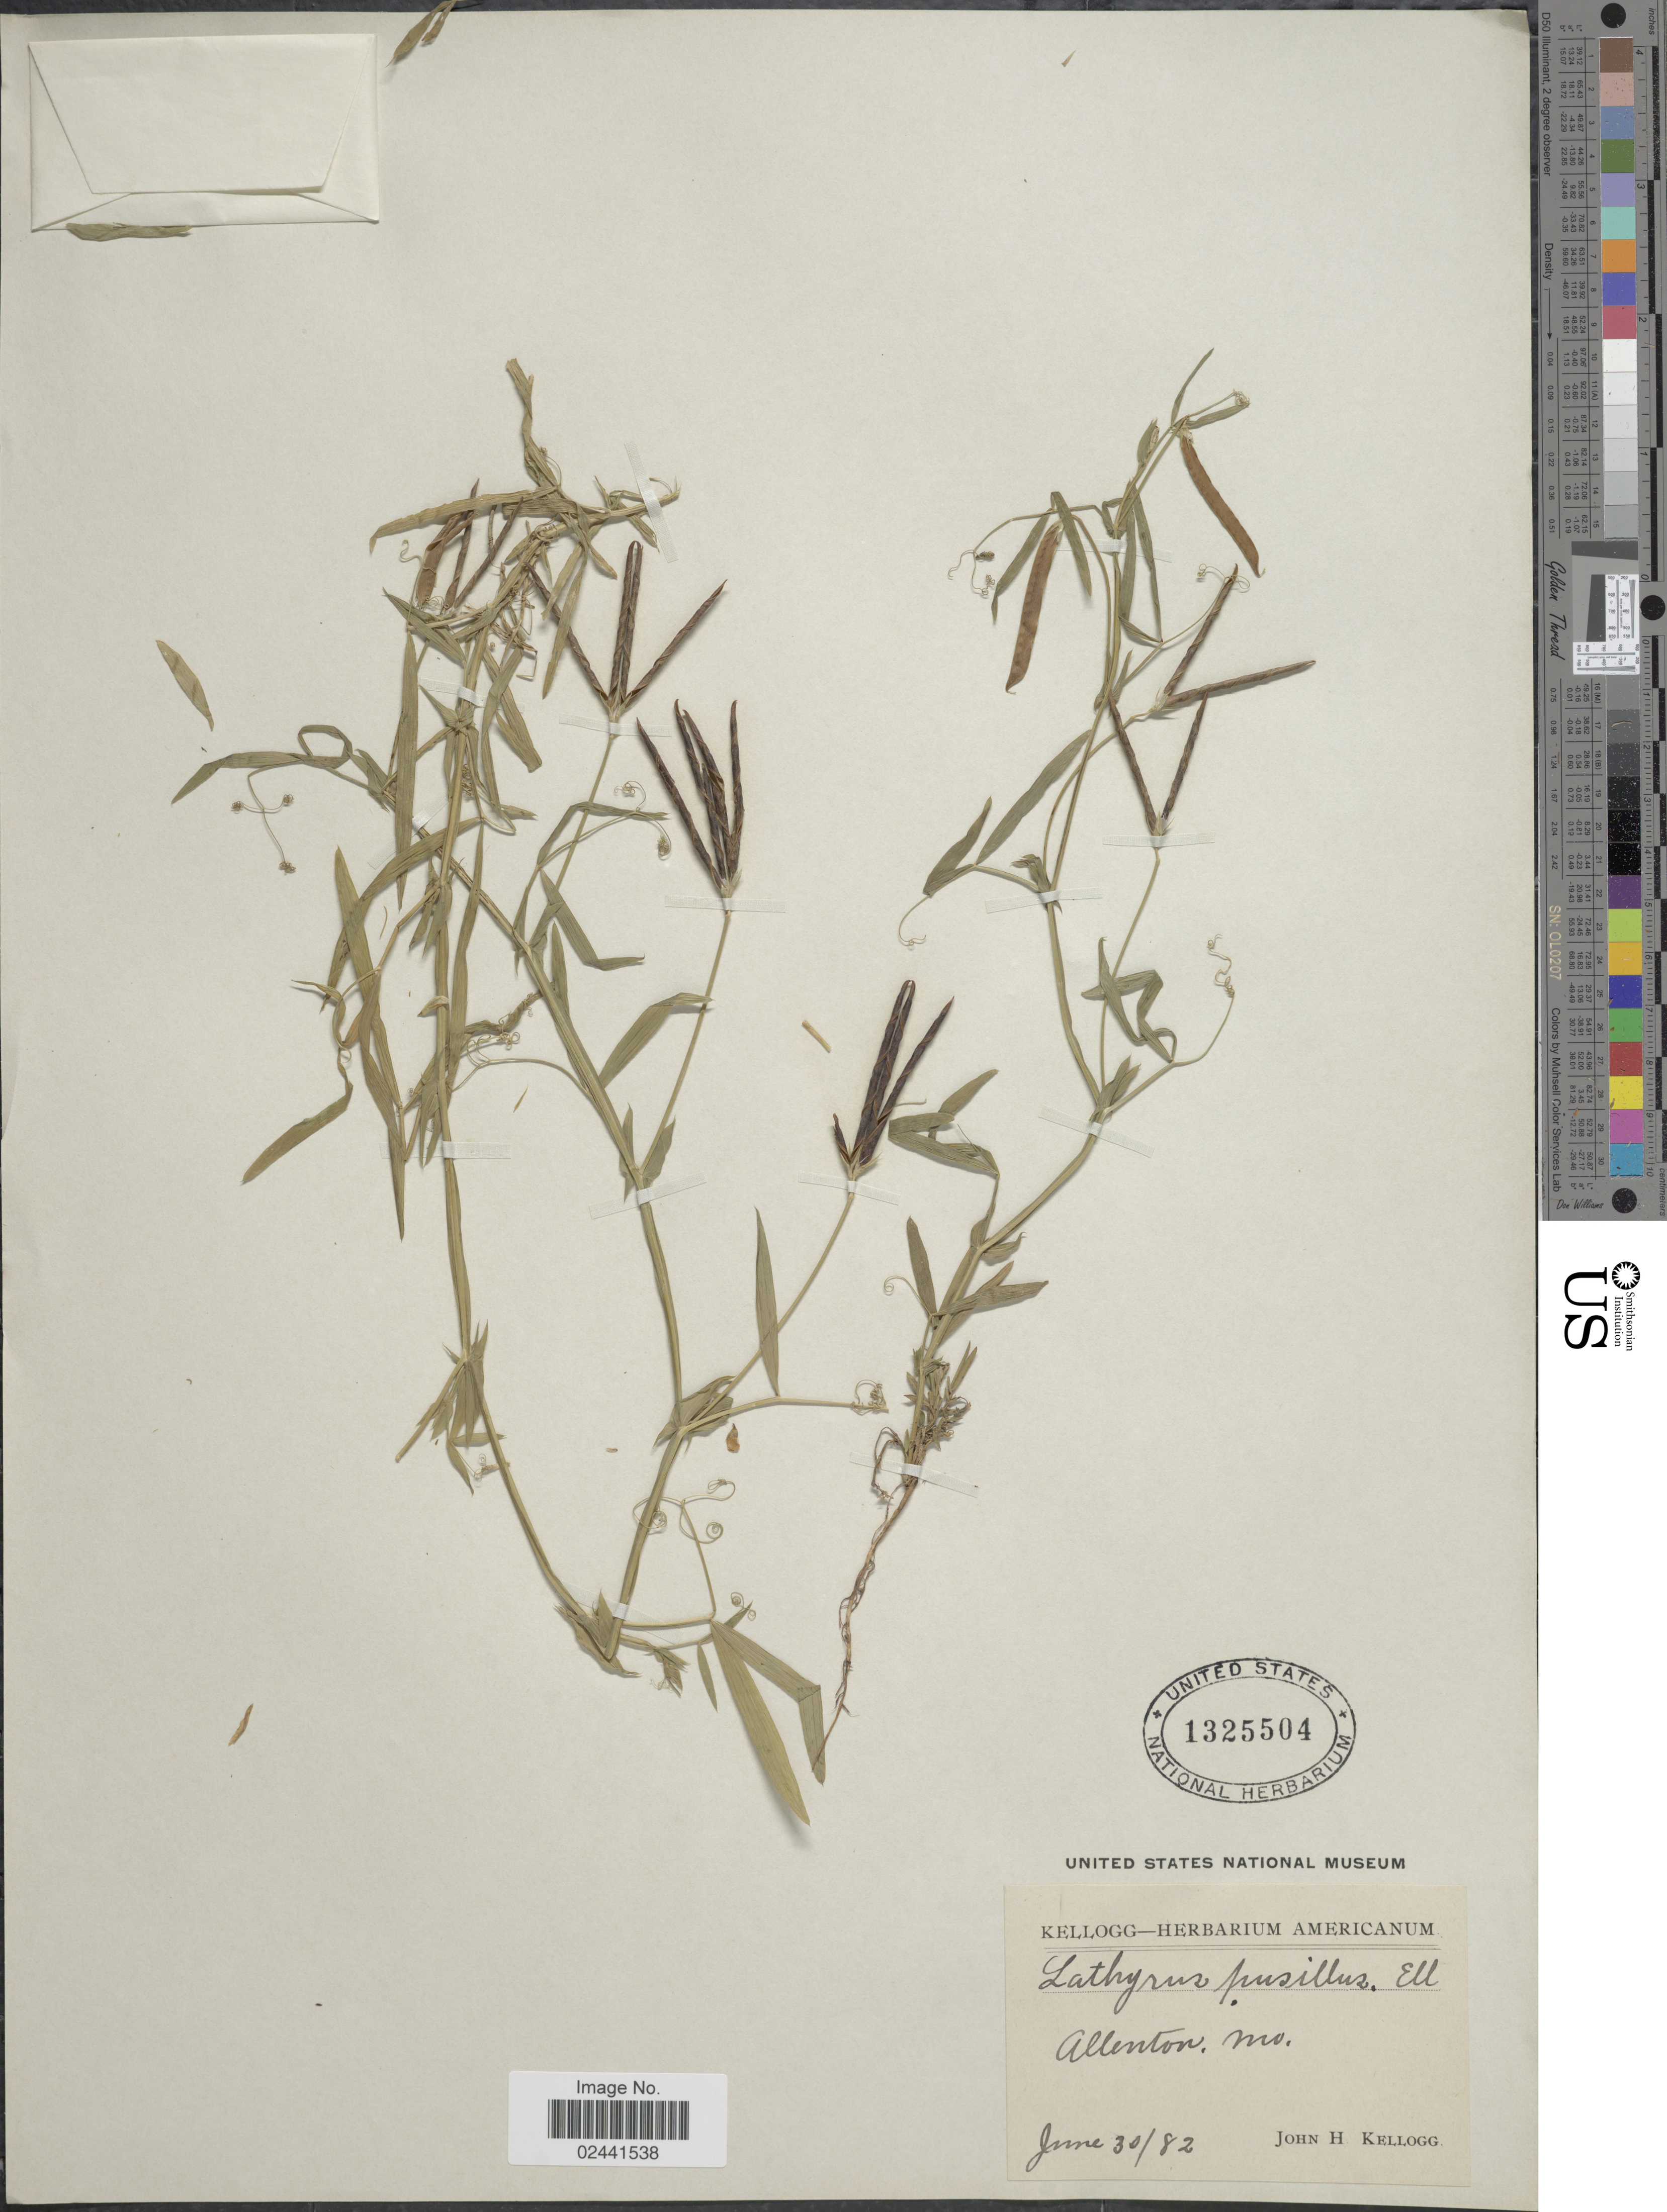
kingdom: Plantae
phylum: Tracheophyta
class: Magnoliopsida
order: Fabales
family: Fabaceae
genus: Lathyrus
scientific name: Lathyrus pusillus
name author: Elliott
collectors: J. H. Kellogg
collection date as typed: Transcribed d/m/y: 30/6/82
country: United States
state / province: Missouri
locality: Allenton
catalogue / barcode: US 1325504